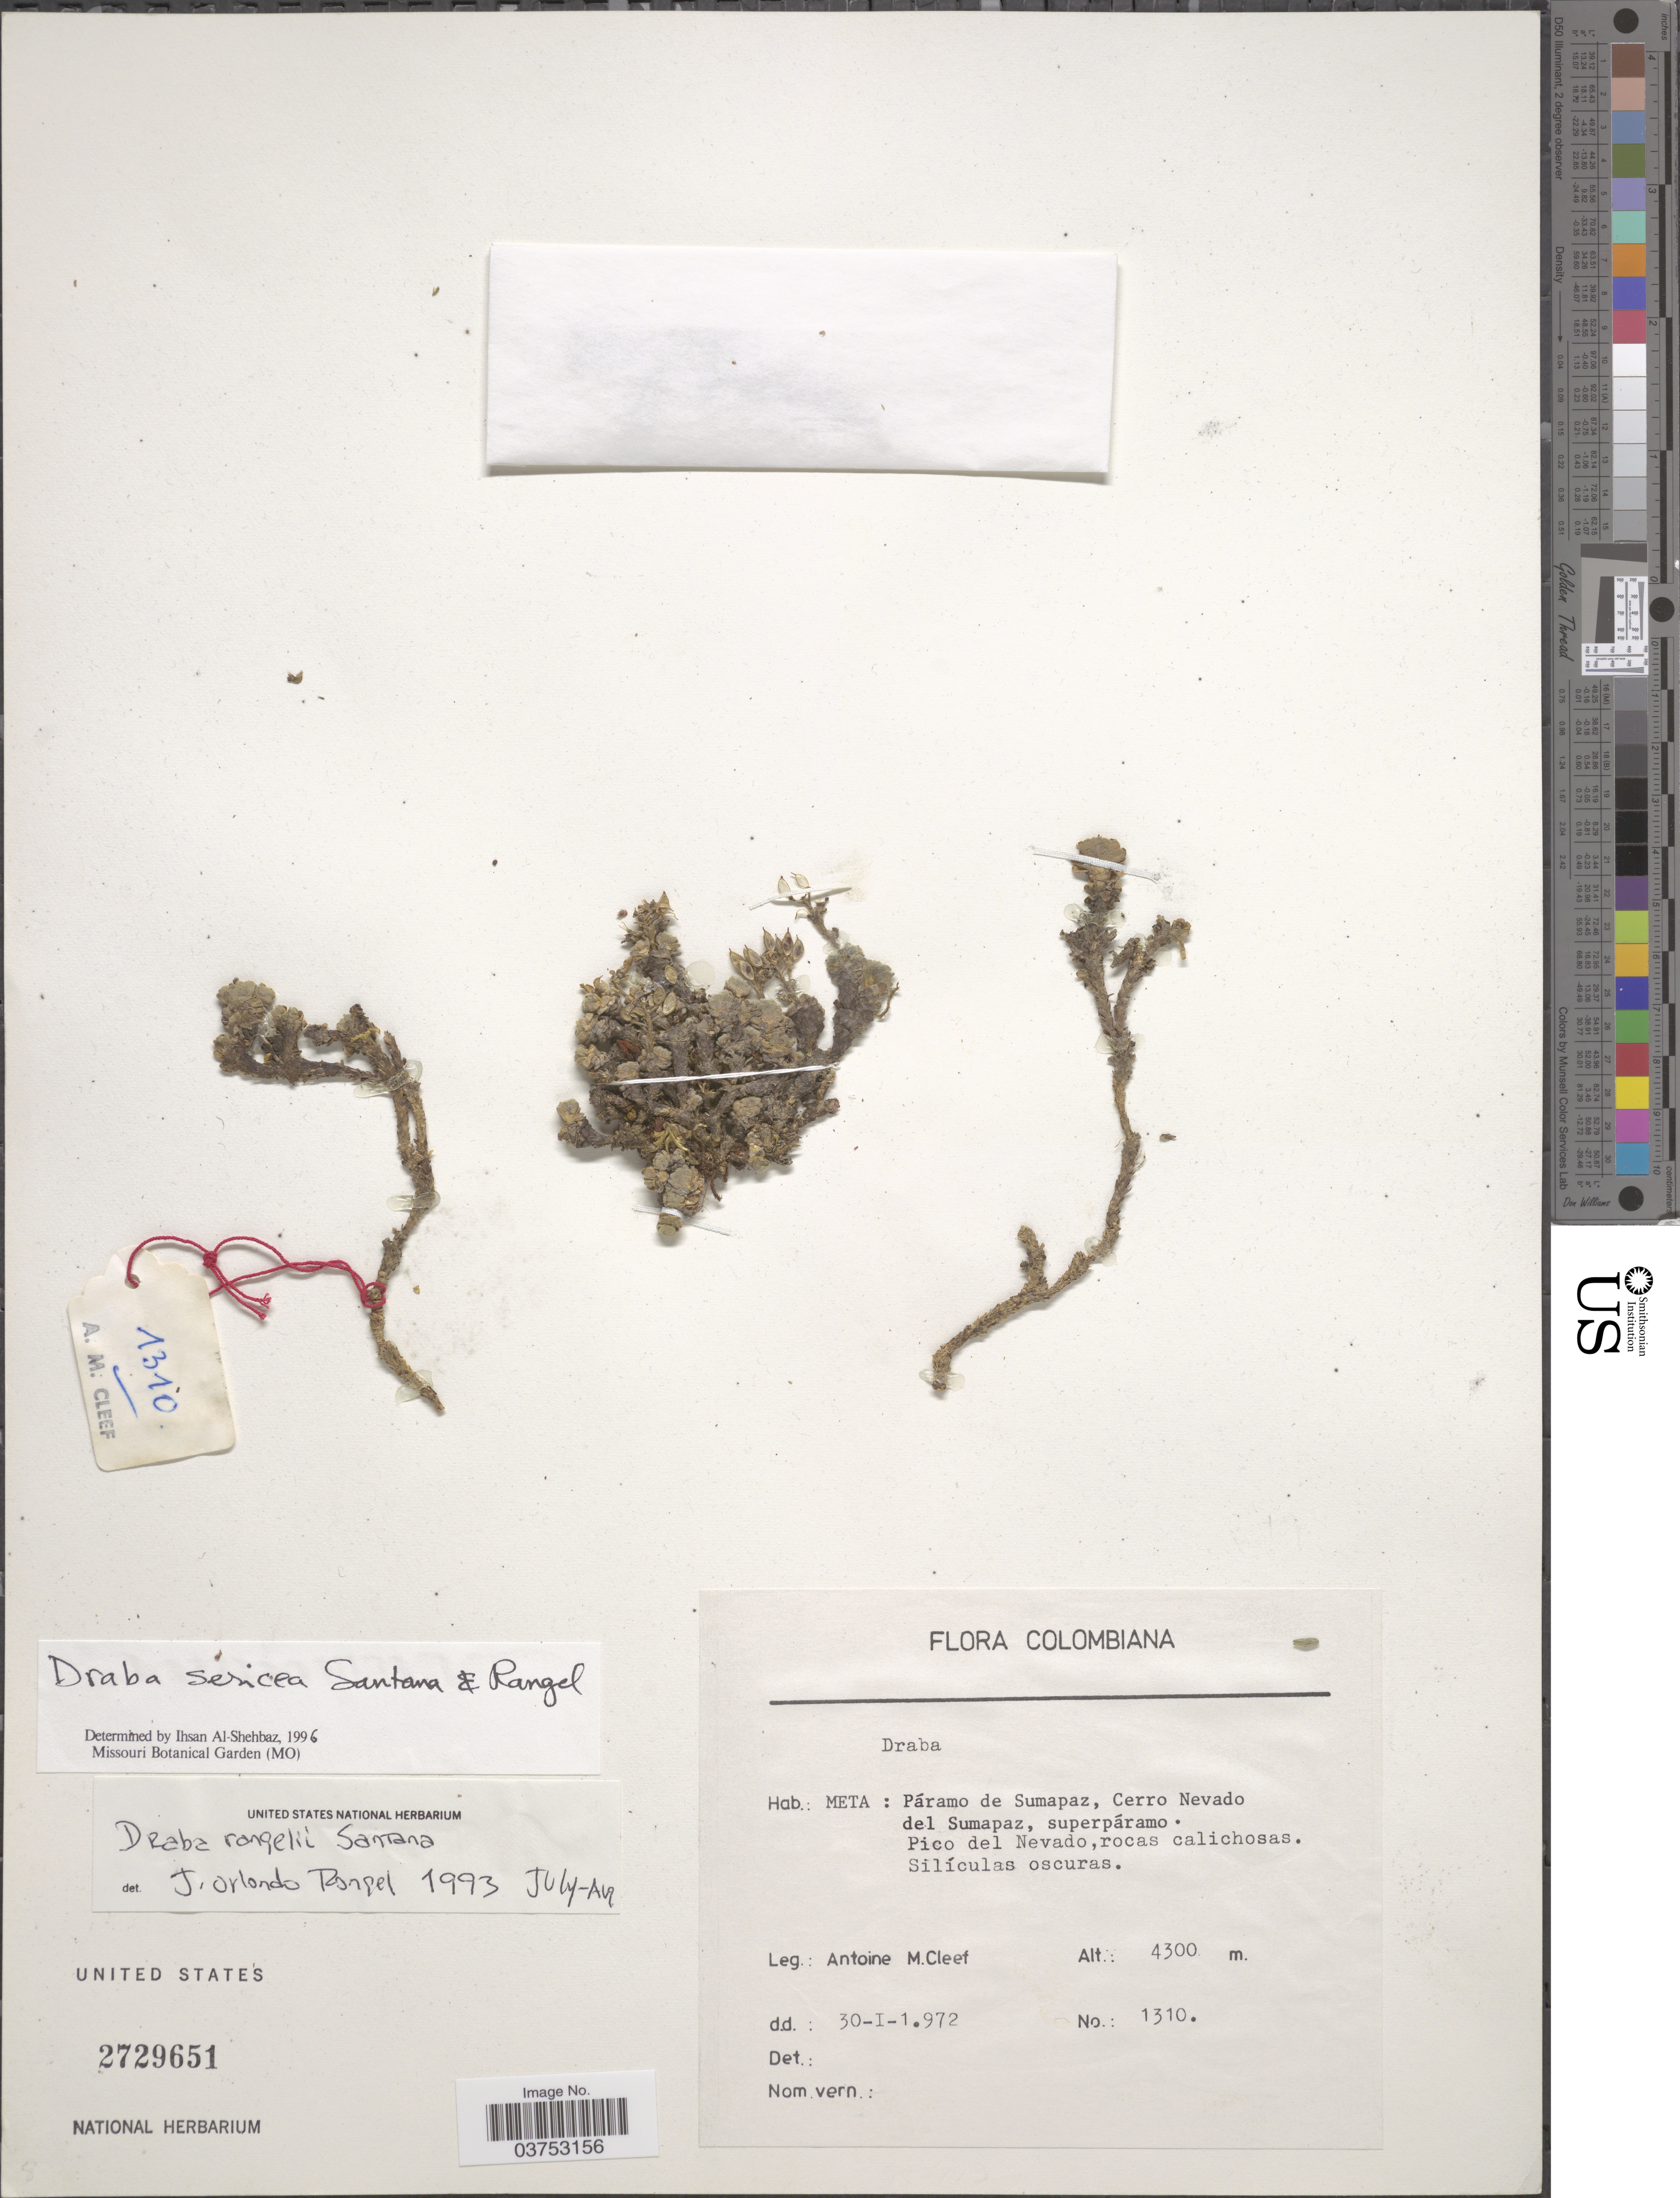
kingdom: Plantae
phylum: Tracheophyta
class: Magnoliopsida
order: Brassicales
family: Brassicaceae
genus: Draba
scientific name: Draba sericea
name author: Santana & J.O. Rangel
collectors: A. M. Cleef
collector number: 1310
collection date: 1972-01-30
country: Colombia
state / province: Meta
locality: Páramo de Sumapaz, Cerro Nevado del Sumapaz, superpáramo. Pico del Nevado, rocas calichosas.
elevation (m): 4300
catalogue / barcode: US 2729651